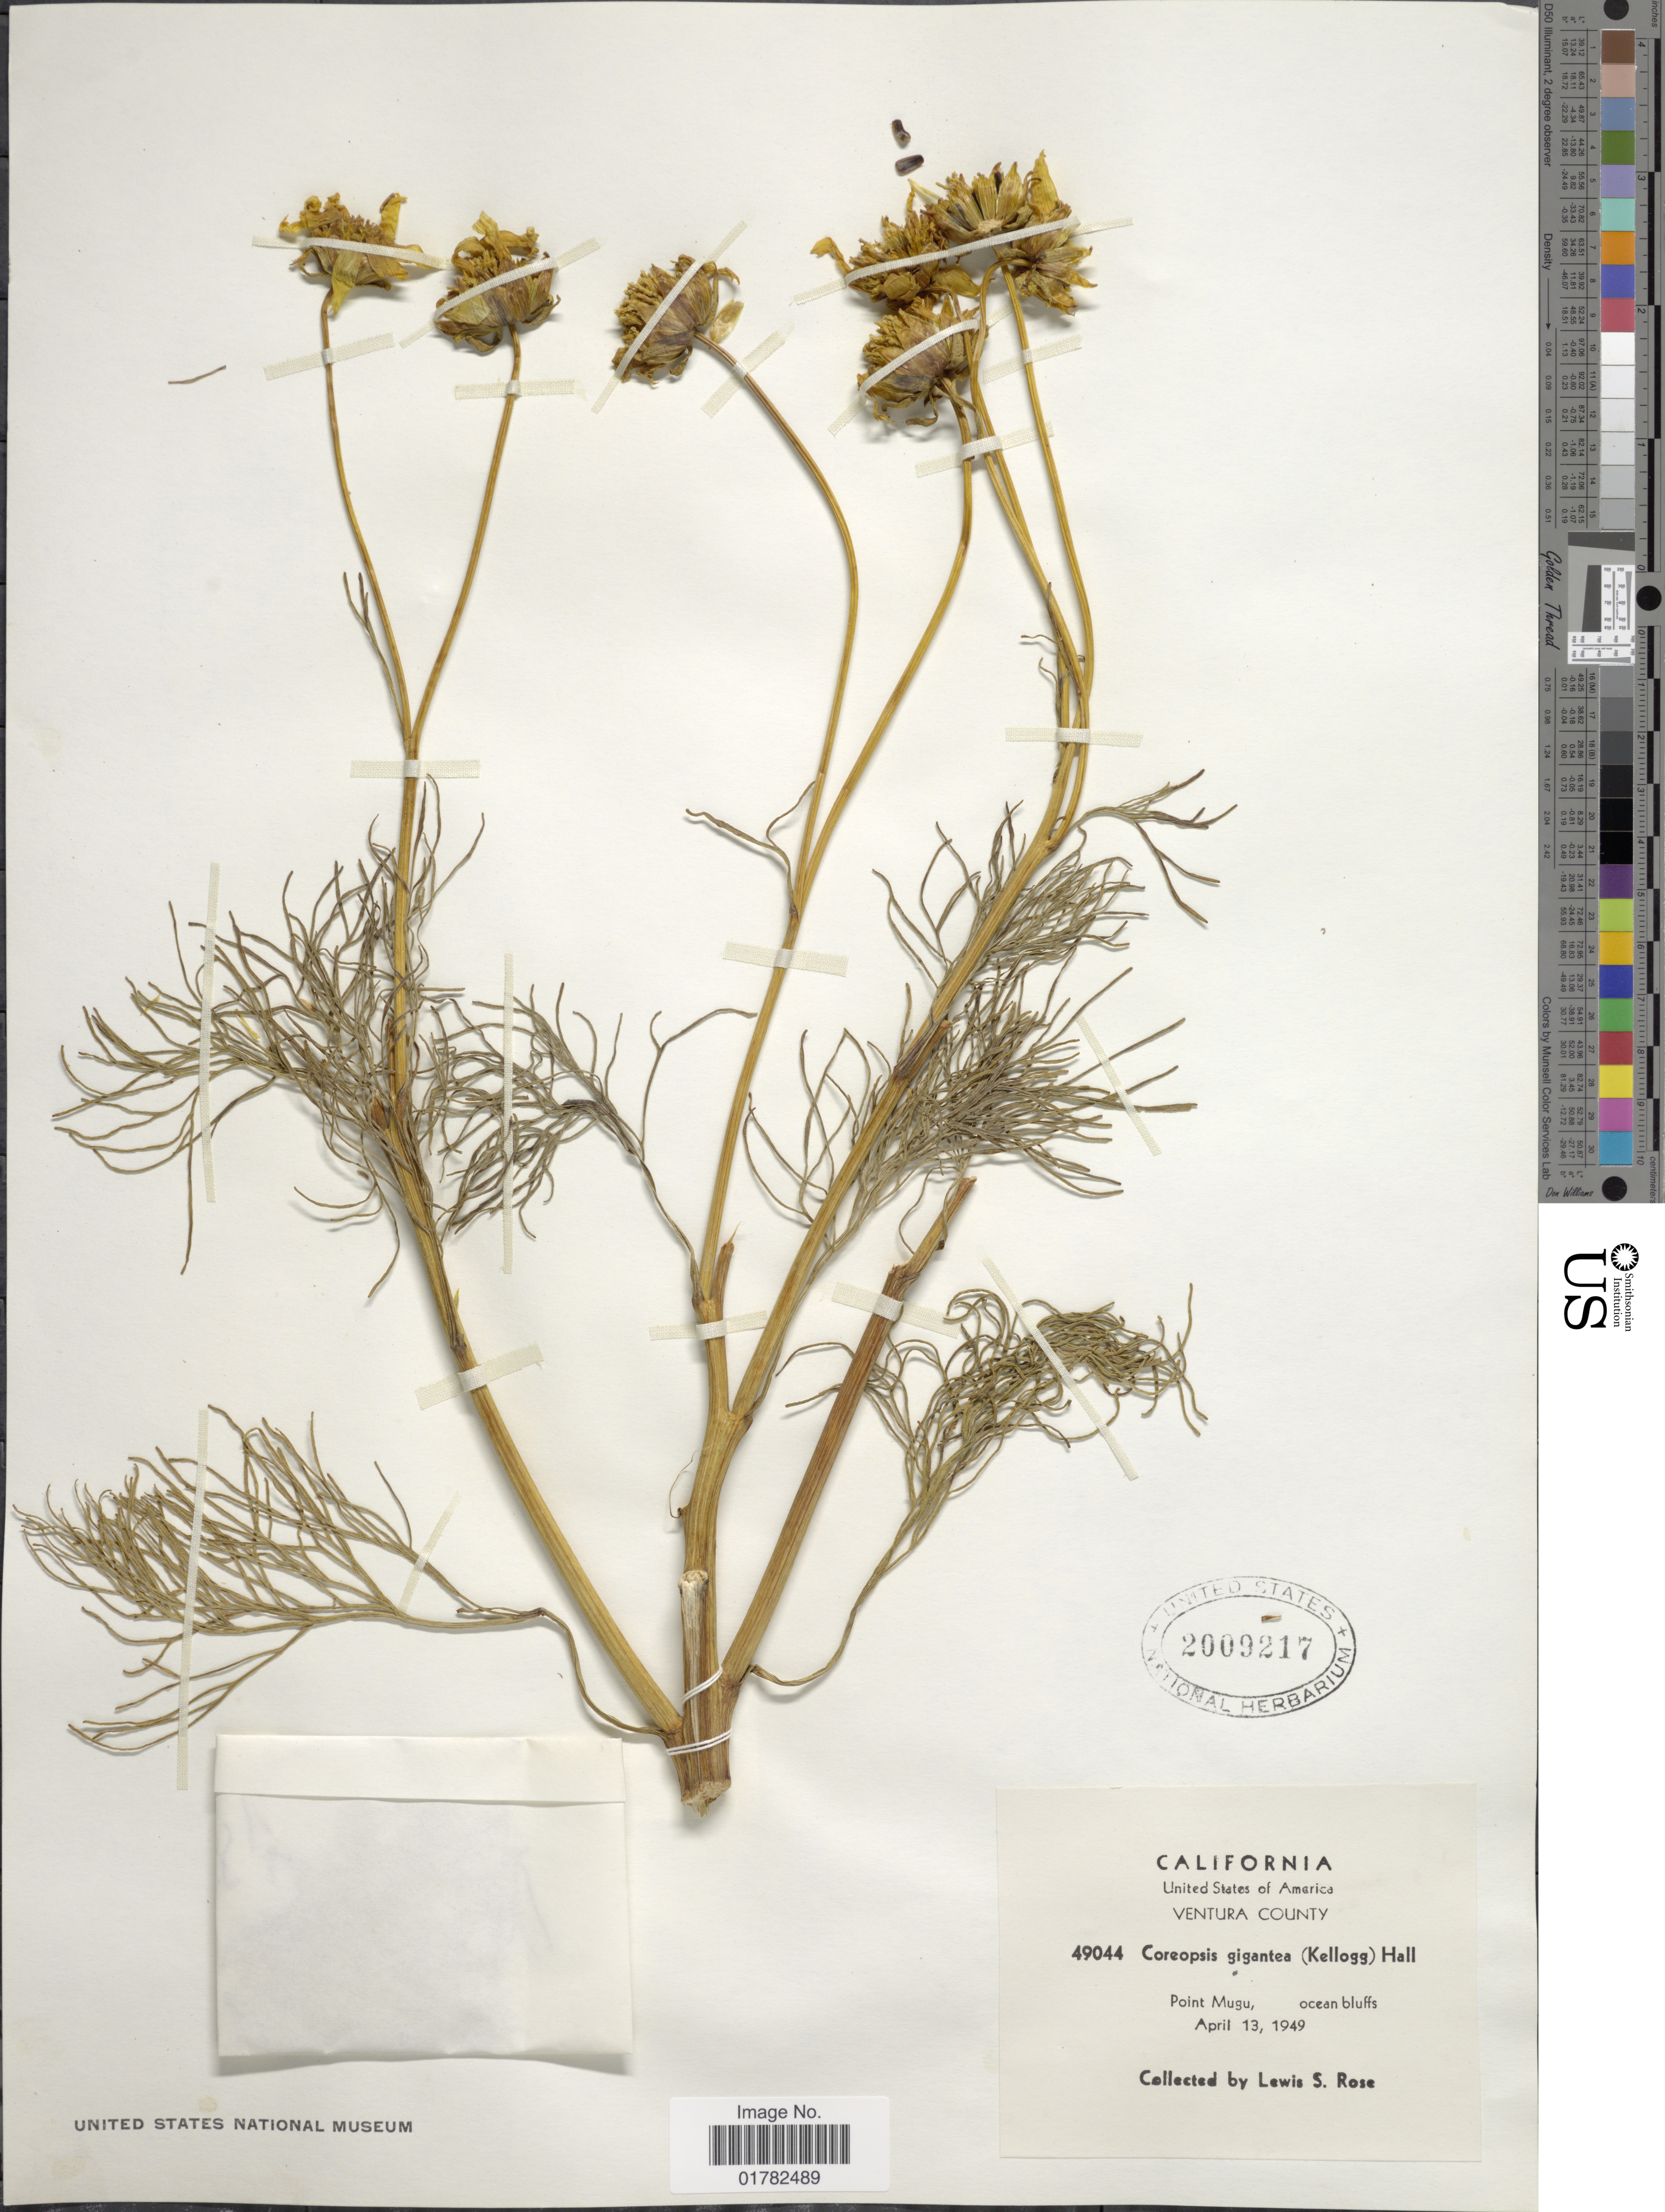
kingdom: Plantae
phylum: Tracheophyta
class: Magnoliopsida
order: Asterales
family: Asteraceae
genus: Coreopsis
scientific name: Coreopsis gigantea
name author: (Kellogg) H.M. Hall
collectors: L. S. Rose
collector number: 49044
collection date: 1949-04-13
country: United States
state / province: California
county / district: Ventura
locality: Ventura County, Point Mugu, ocean bluffs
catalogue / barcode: US 2009217